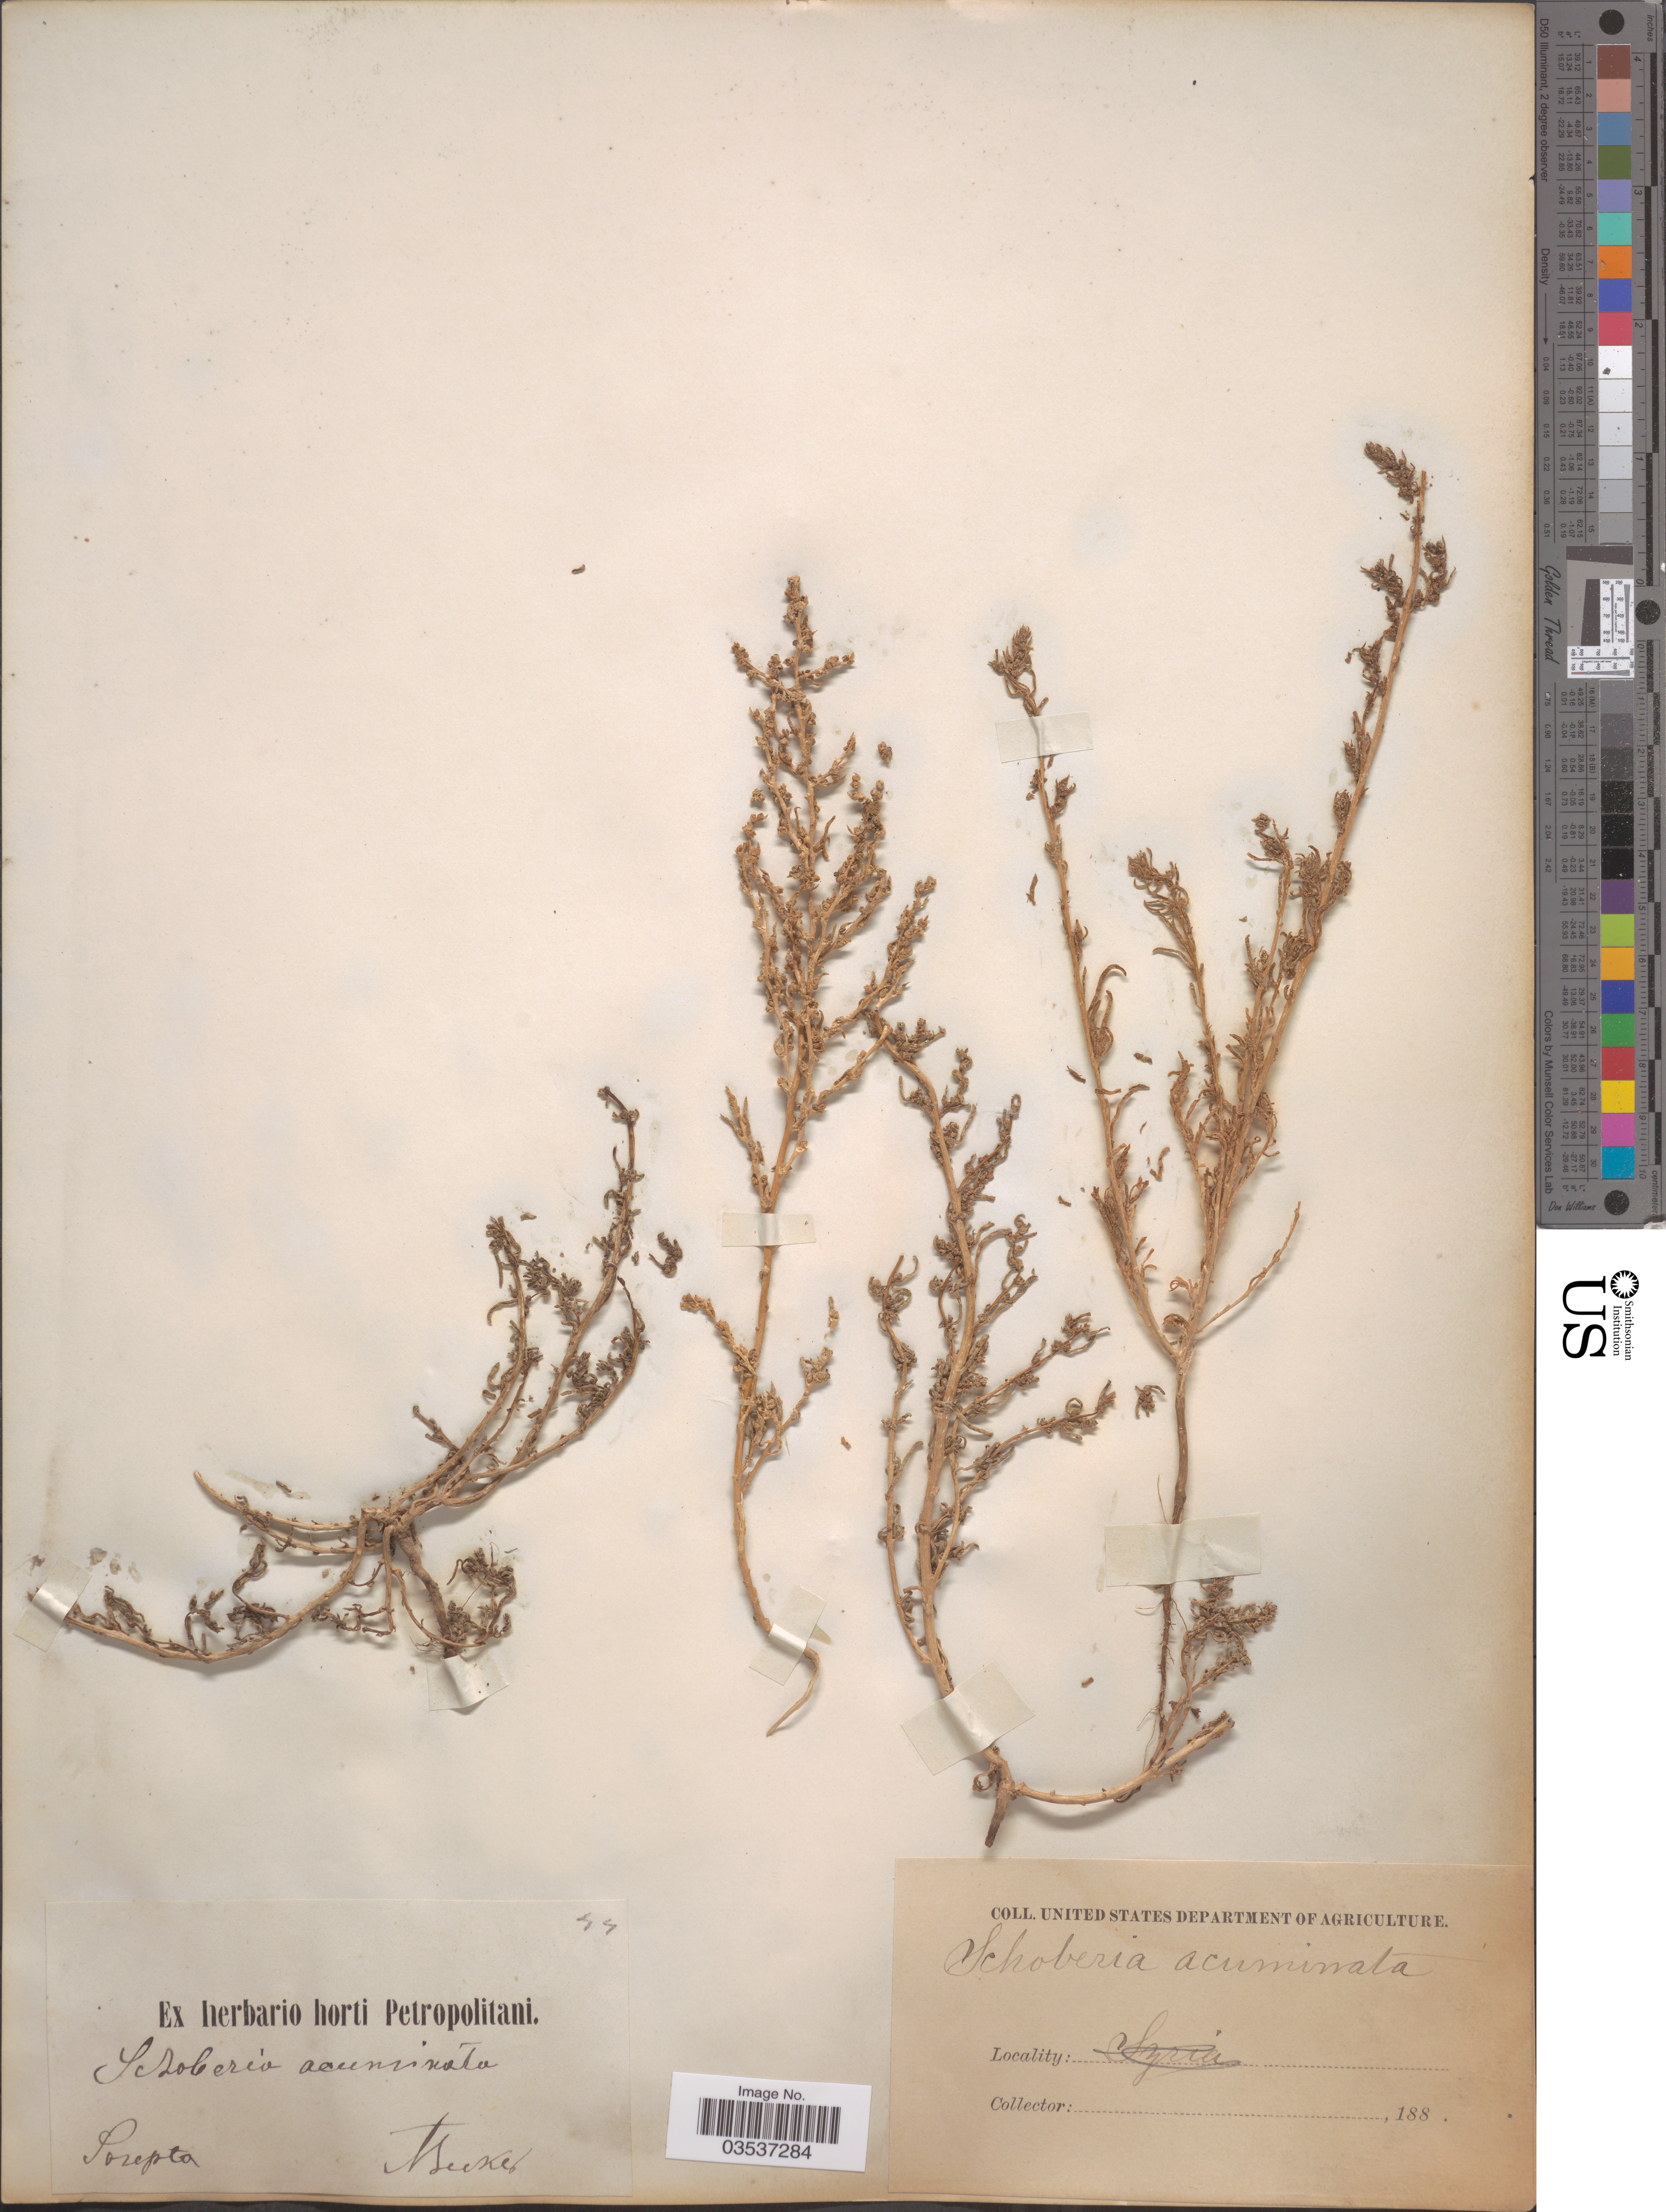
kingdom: Plantae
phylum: Tracheophyta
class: Magnoliopsida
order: Caryophyllales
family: Amaranthaceae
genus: Suaeda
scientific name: Suaeda acuminata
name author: (C.A. Mey.) Moq.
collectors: A. Becker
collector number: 44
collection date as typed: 188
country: Russian Federation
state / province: Volgograd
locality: Sarepta.